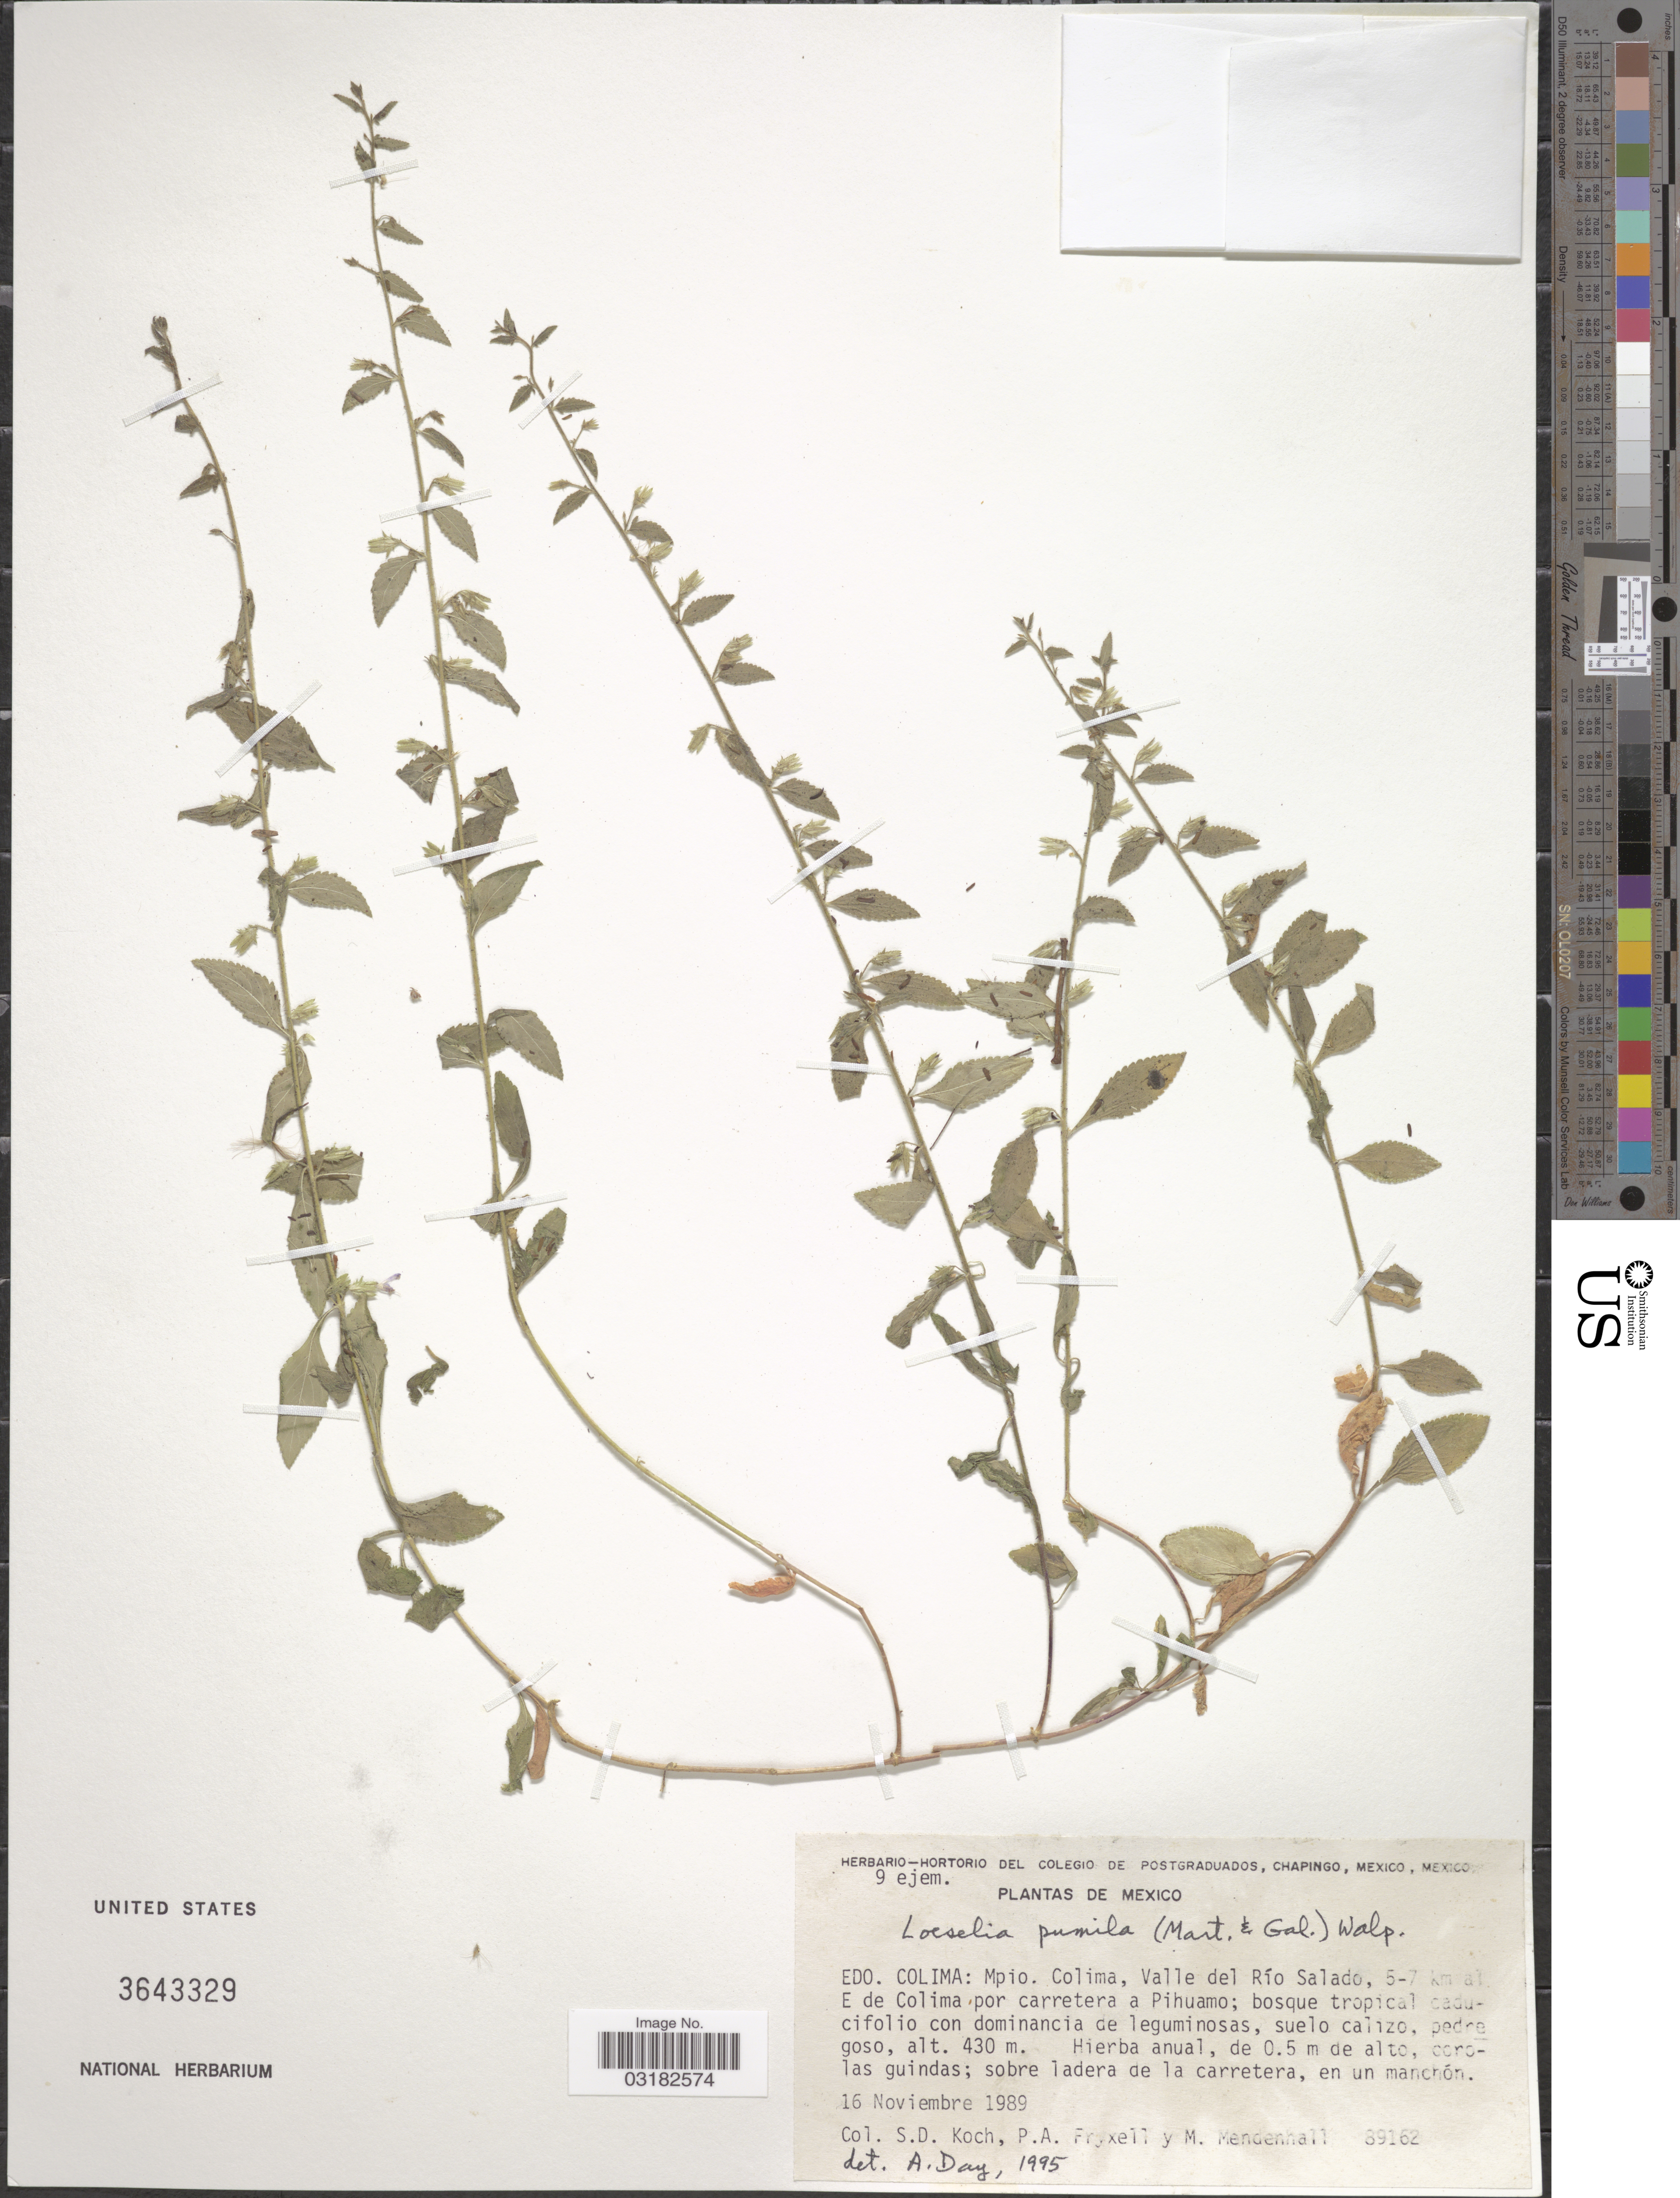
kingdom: Plantae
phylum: Tracheophyta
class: Magnoliopsida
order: Ericales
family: Polemoniaceae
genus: Loeselia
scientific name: Loeselia pumila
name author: (M. Martens & Galeotti) Walp.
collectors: S. Koch, P. A. Fryxell & M. Mendenhall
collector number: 89162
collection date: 1989-11-16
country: Mexico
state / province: Colima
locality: Edo. Colima: Mpio. Colima, Valle del Río Salado, 5-7 km. al. E de Colima por carretera a Pihuamo.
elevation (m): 430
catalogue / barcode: US 3643329